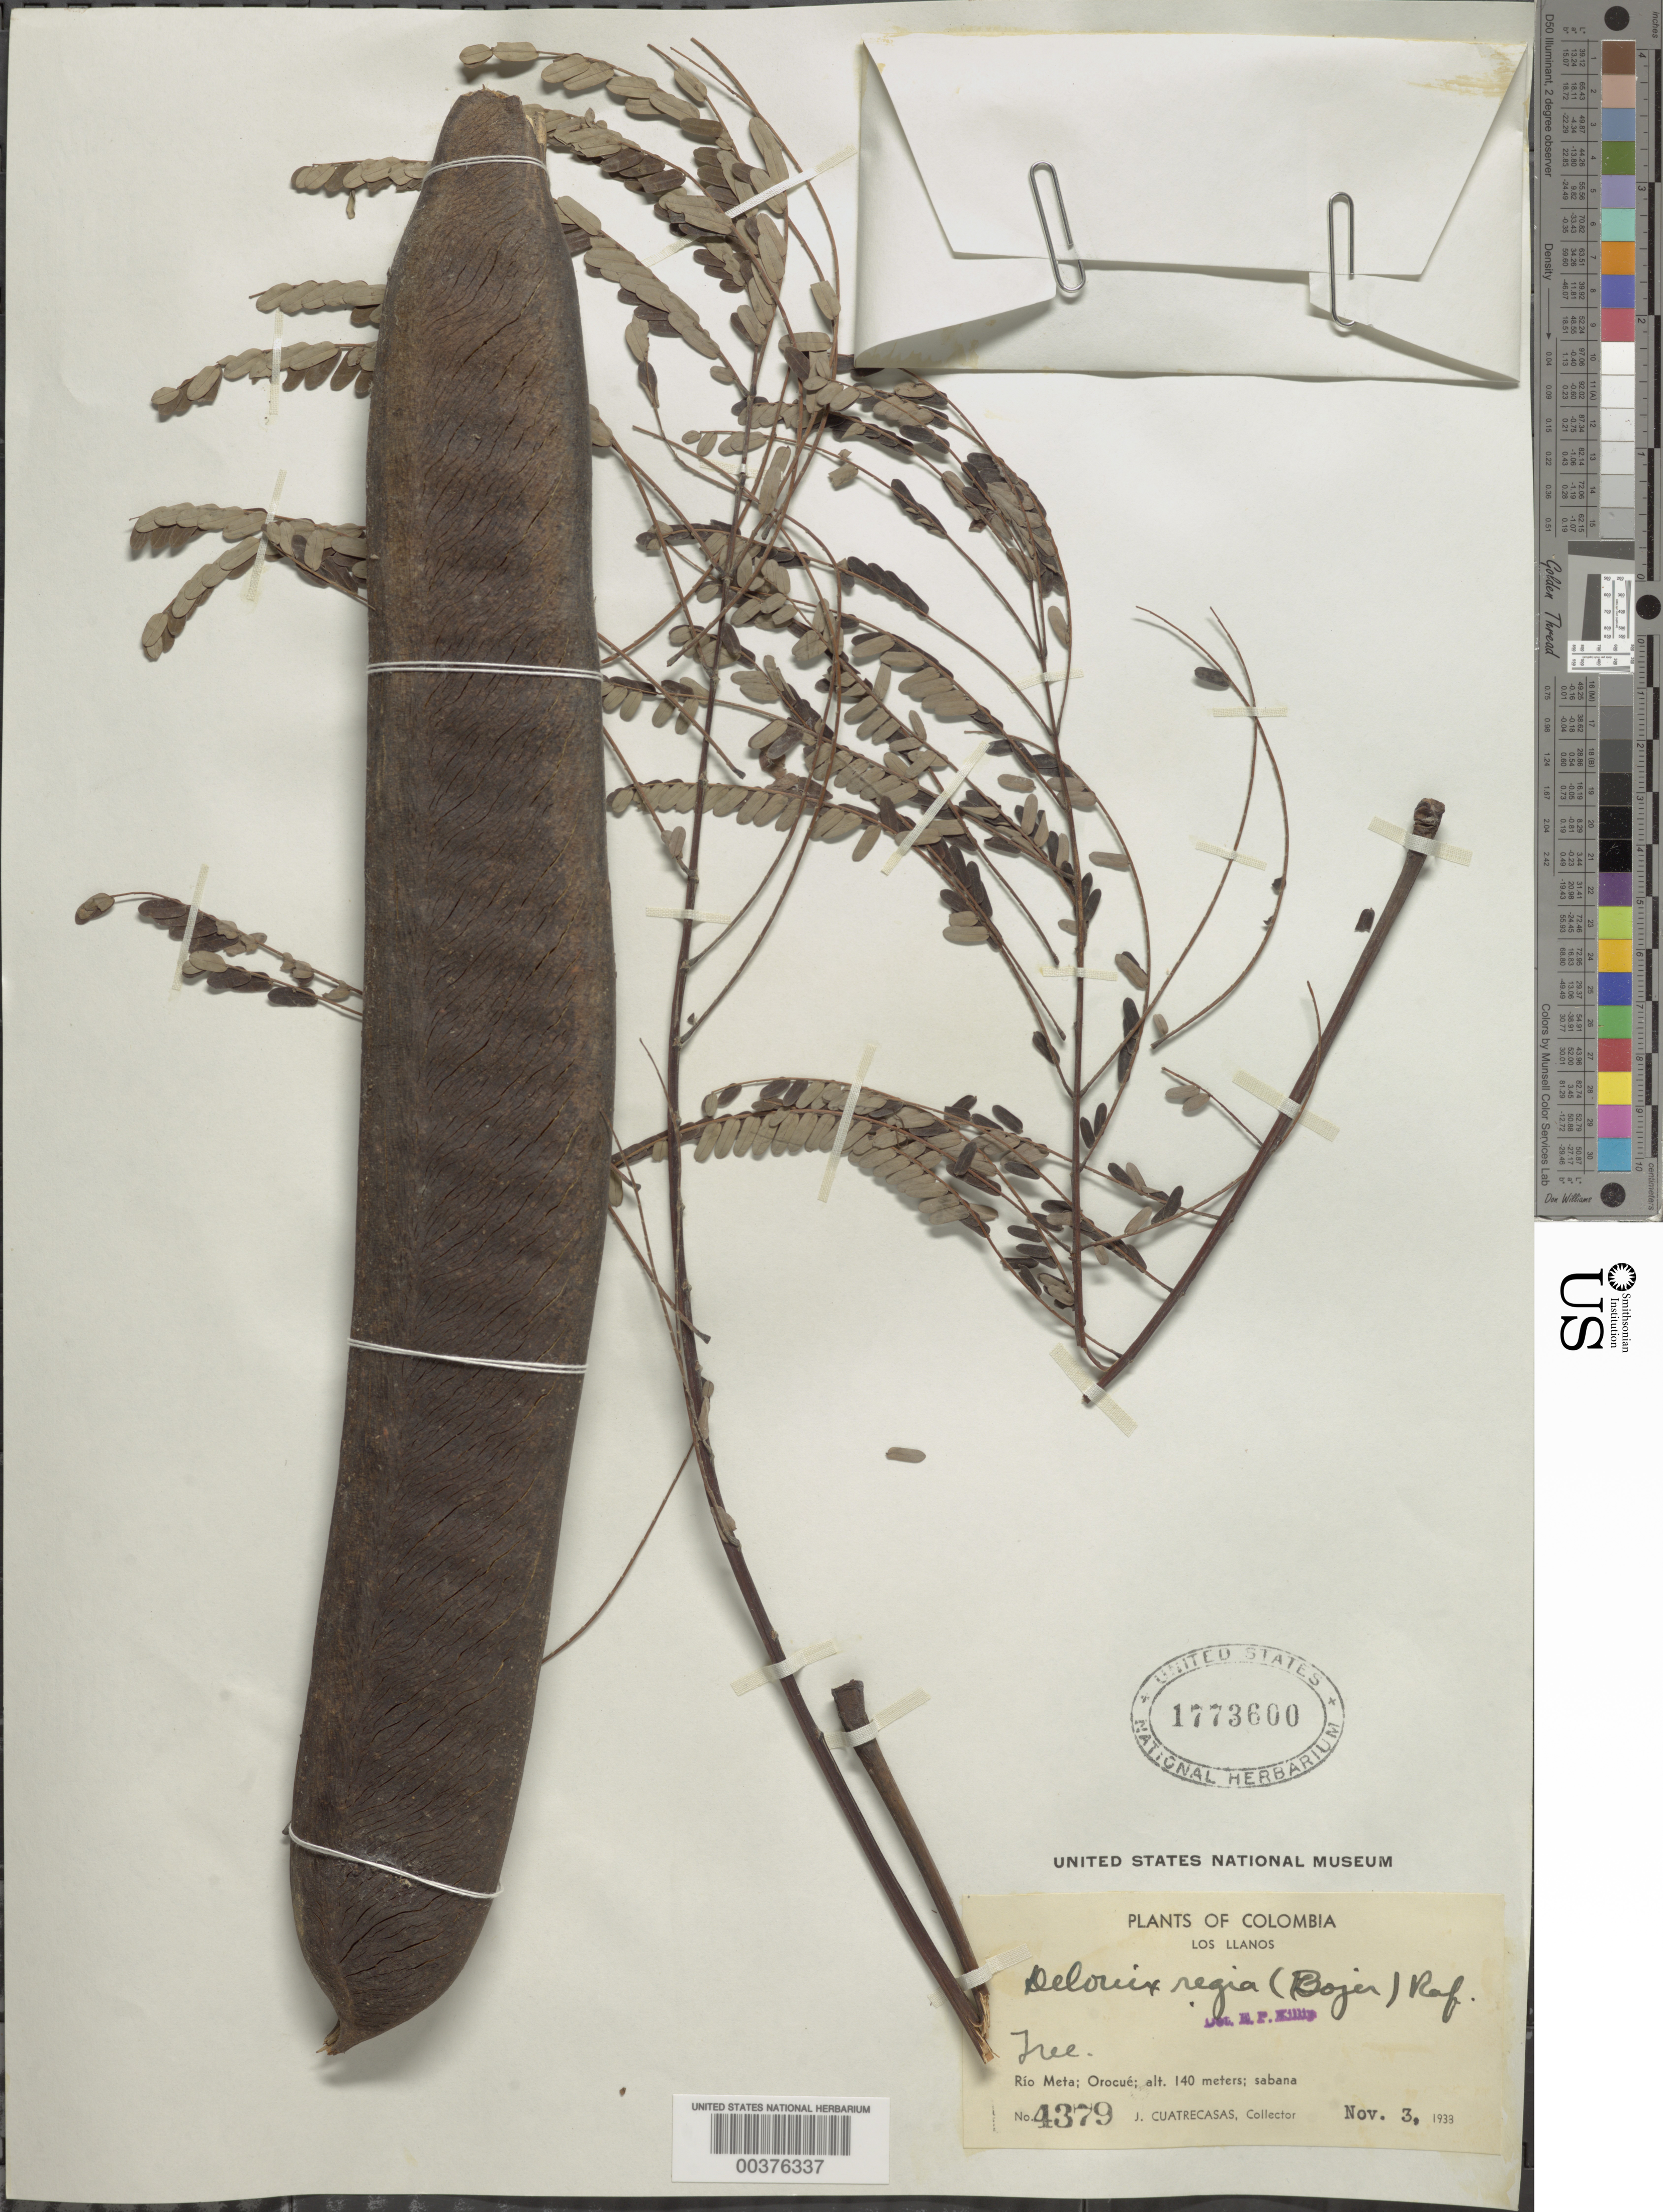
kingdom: Plantae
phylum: Tracheophyta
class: Magnoliopsida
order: Fabales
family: Fabaceae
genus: Delonix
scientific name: Delonix regia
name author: (Bojer ex Hook.) Raf.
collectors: J. Cuatrecasas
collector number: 4379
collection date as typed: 03 Nov 1939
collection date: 1939-11-03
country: Colombia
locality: Rio Meta; Orocue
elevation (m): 140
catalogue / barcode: US 1773600